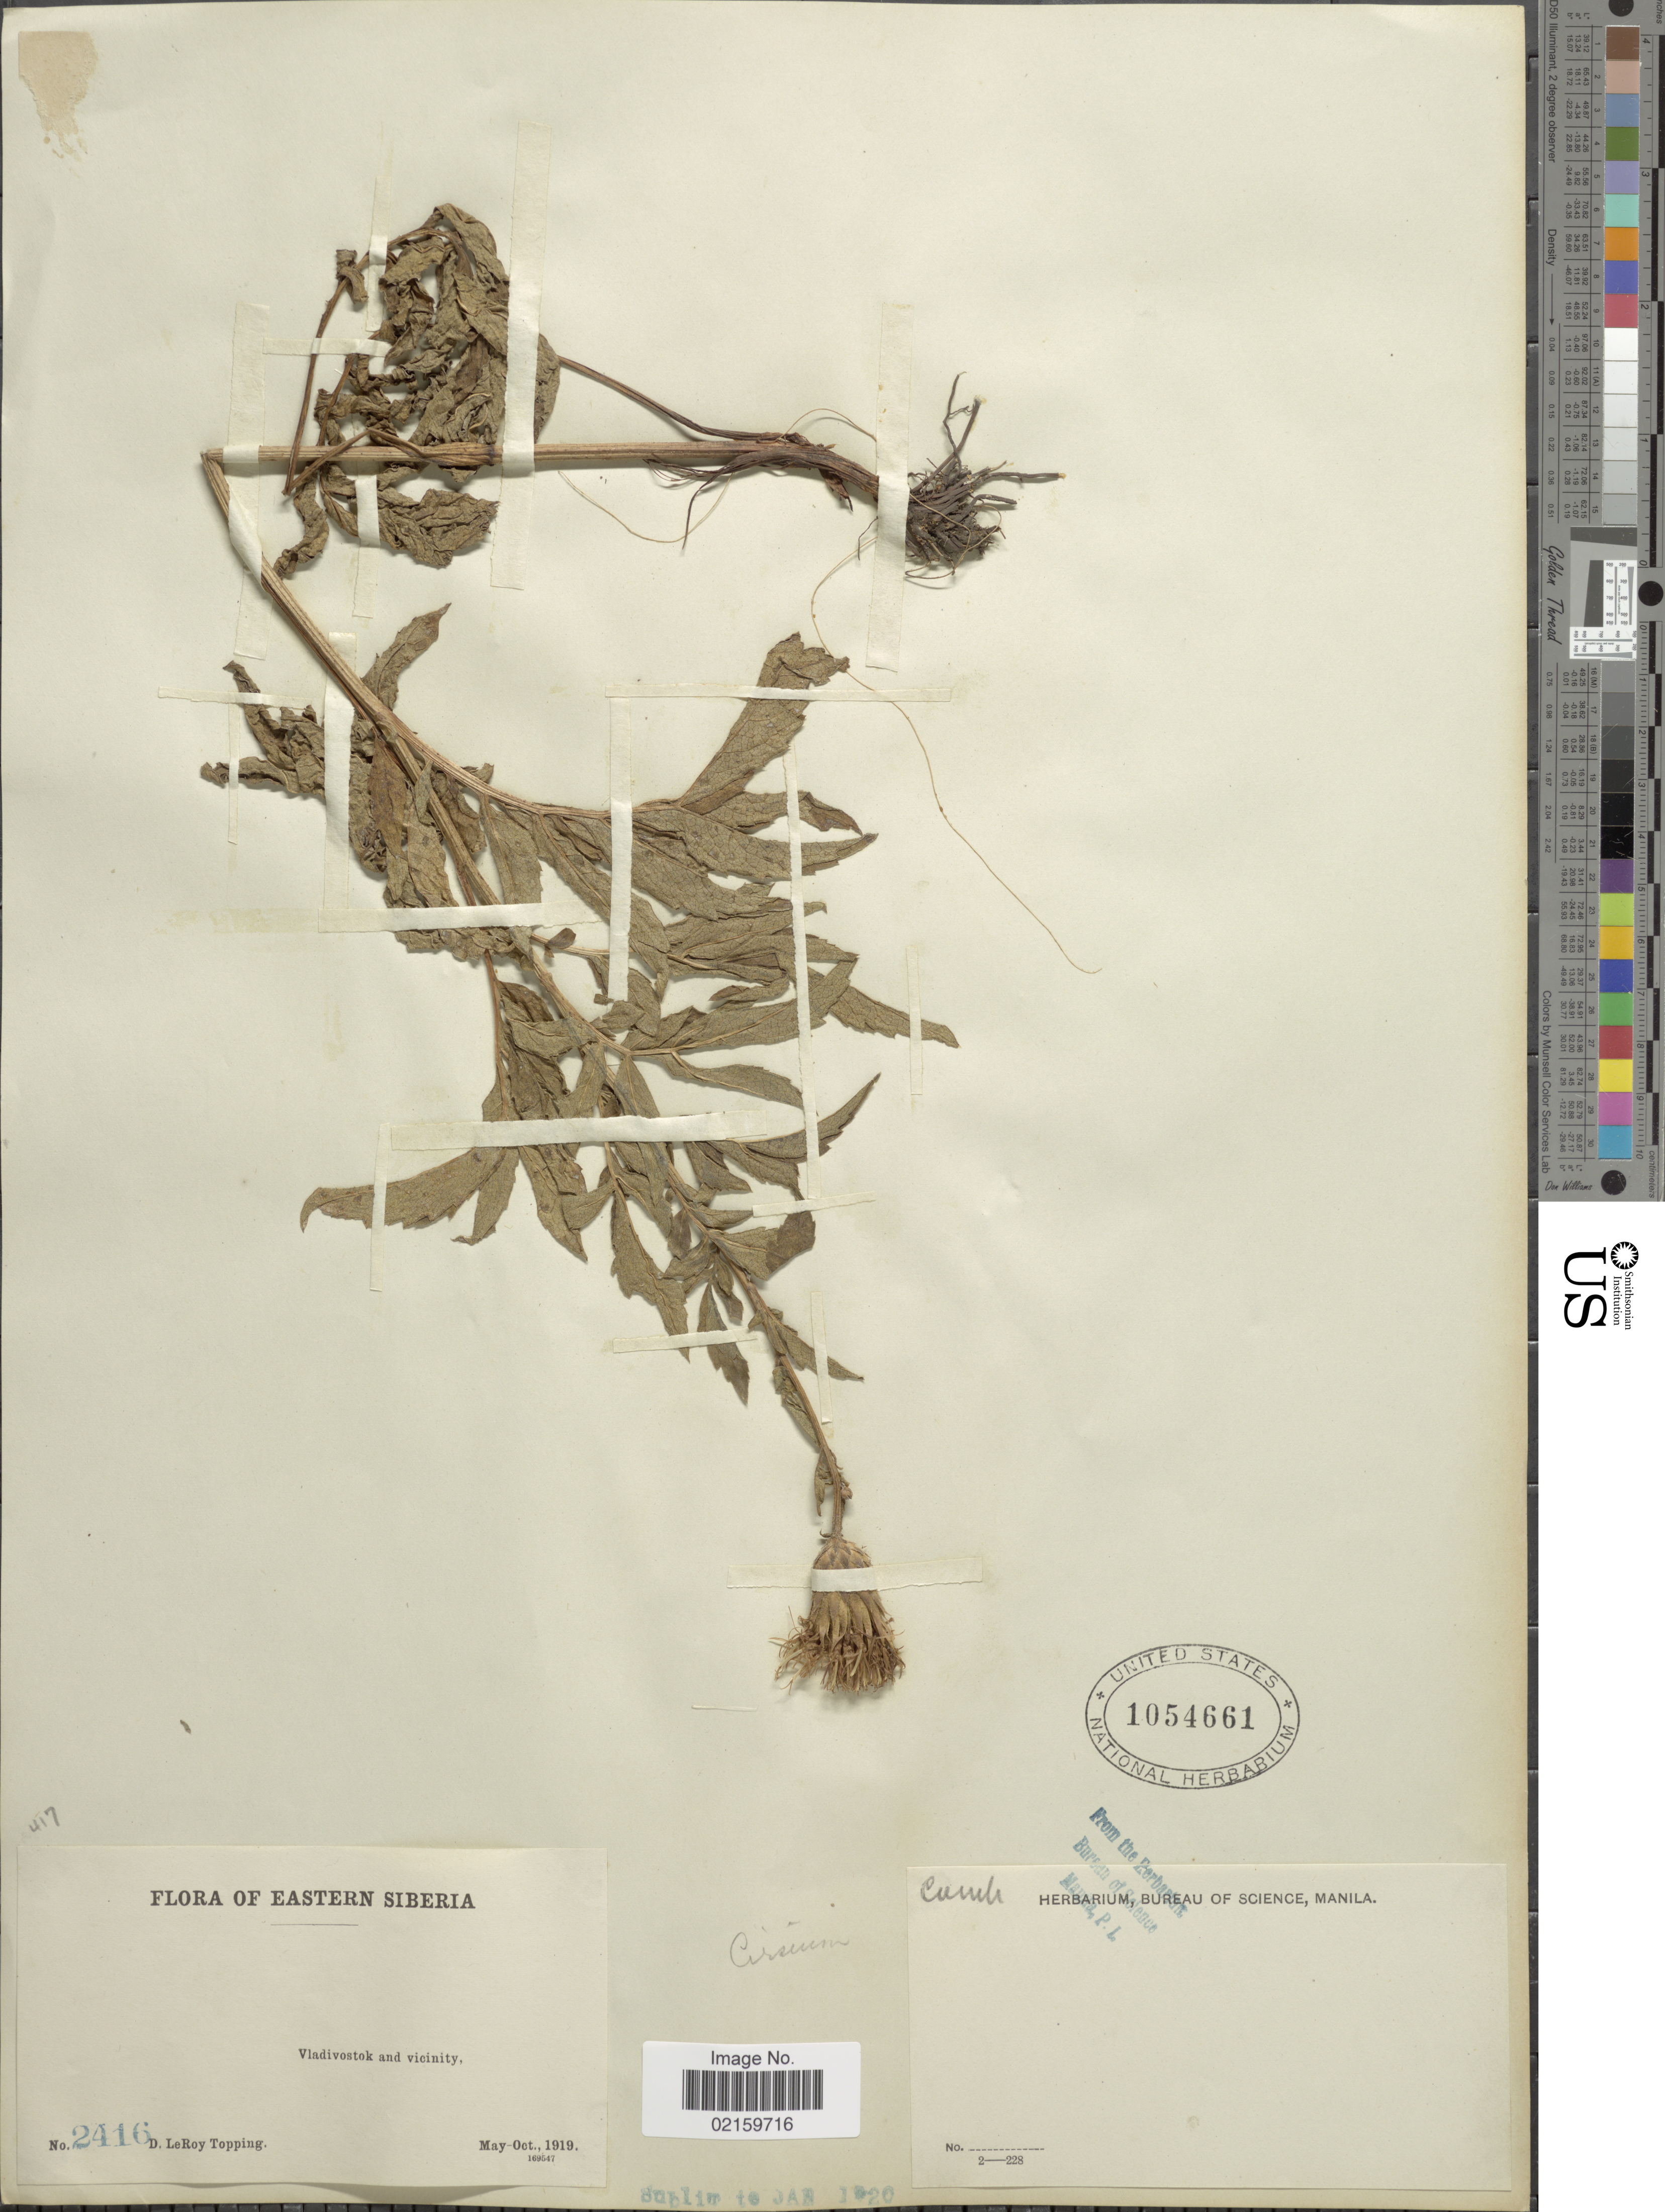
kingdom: Plantae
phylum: Tracheophyta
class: Magnoliopsida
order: Asterales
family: Asteraceae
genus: Cirsium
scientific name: Cirsium sp.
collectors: D. L. Topping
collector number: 2416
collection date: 1919-05/1919-10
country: Russian Federation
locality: Eastern Siberia. Vladivostok and vicinity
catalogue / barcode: US 1054661